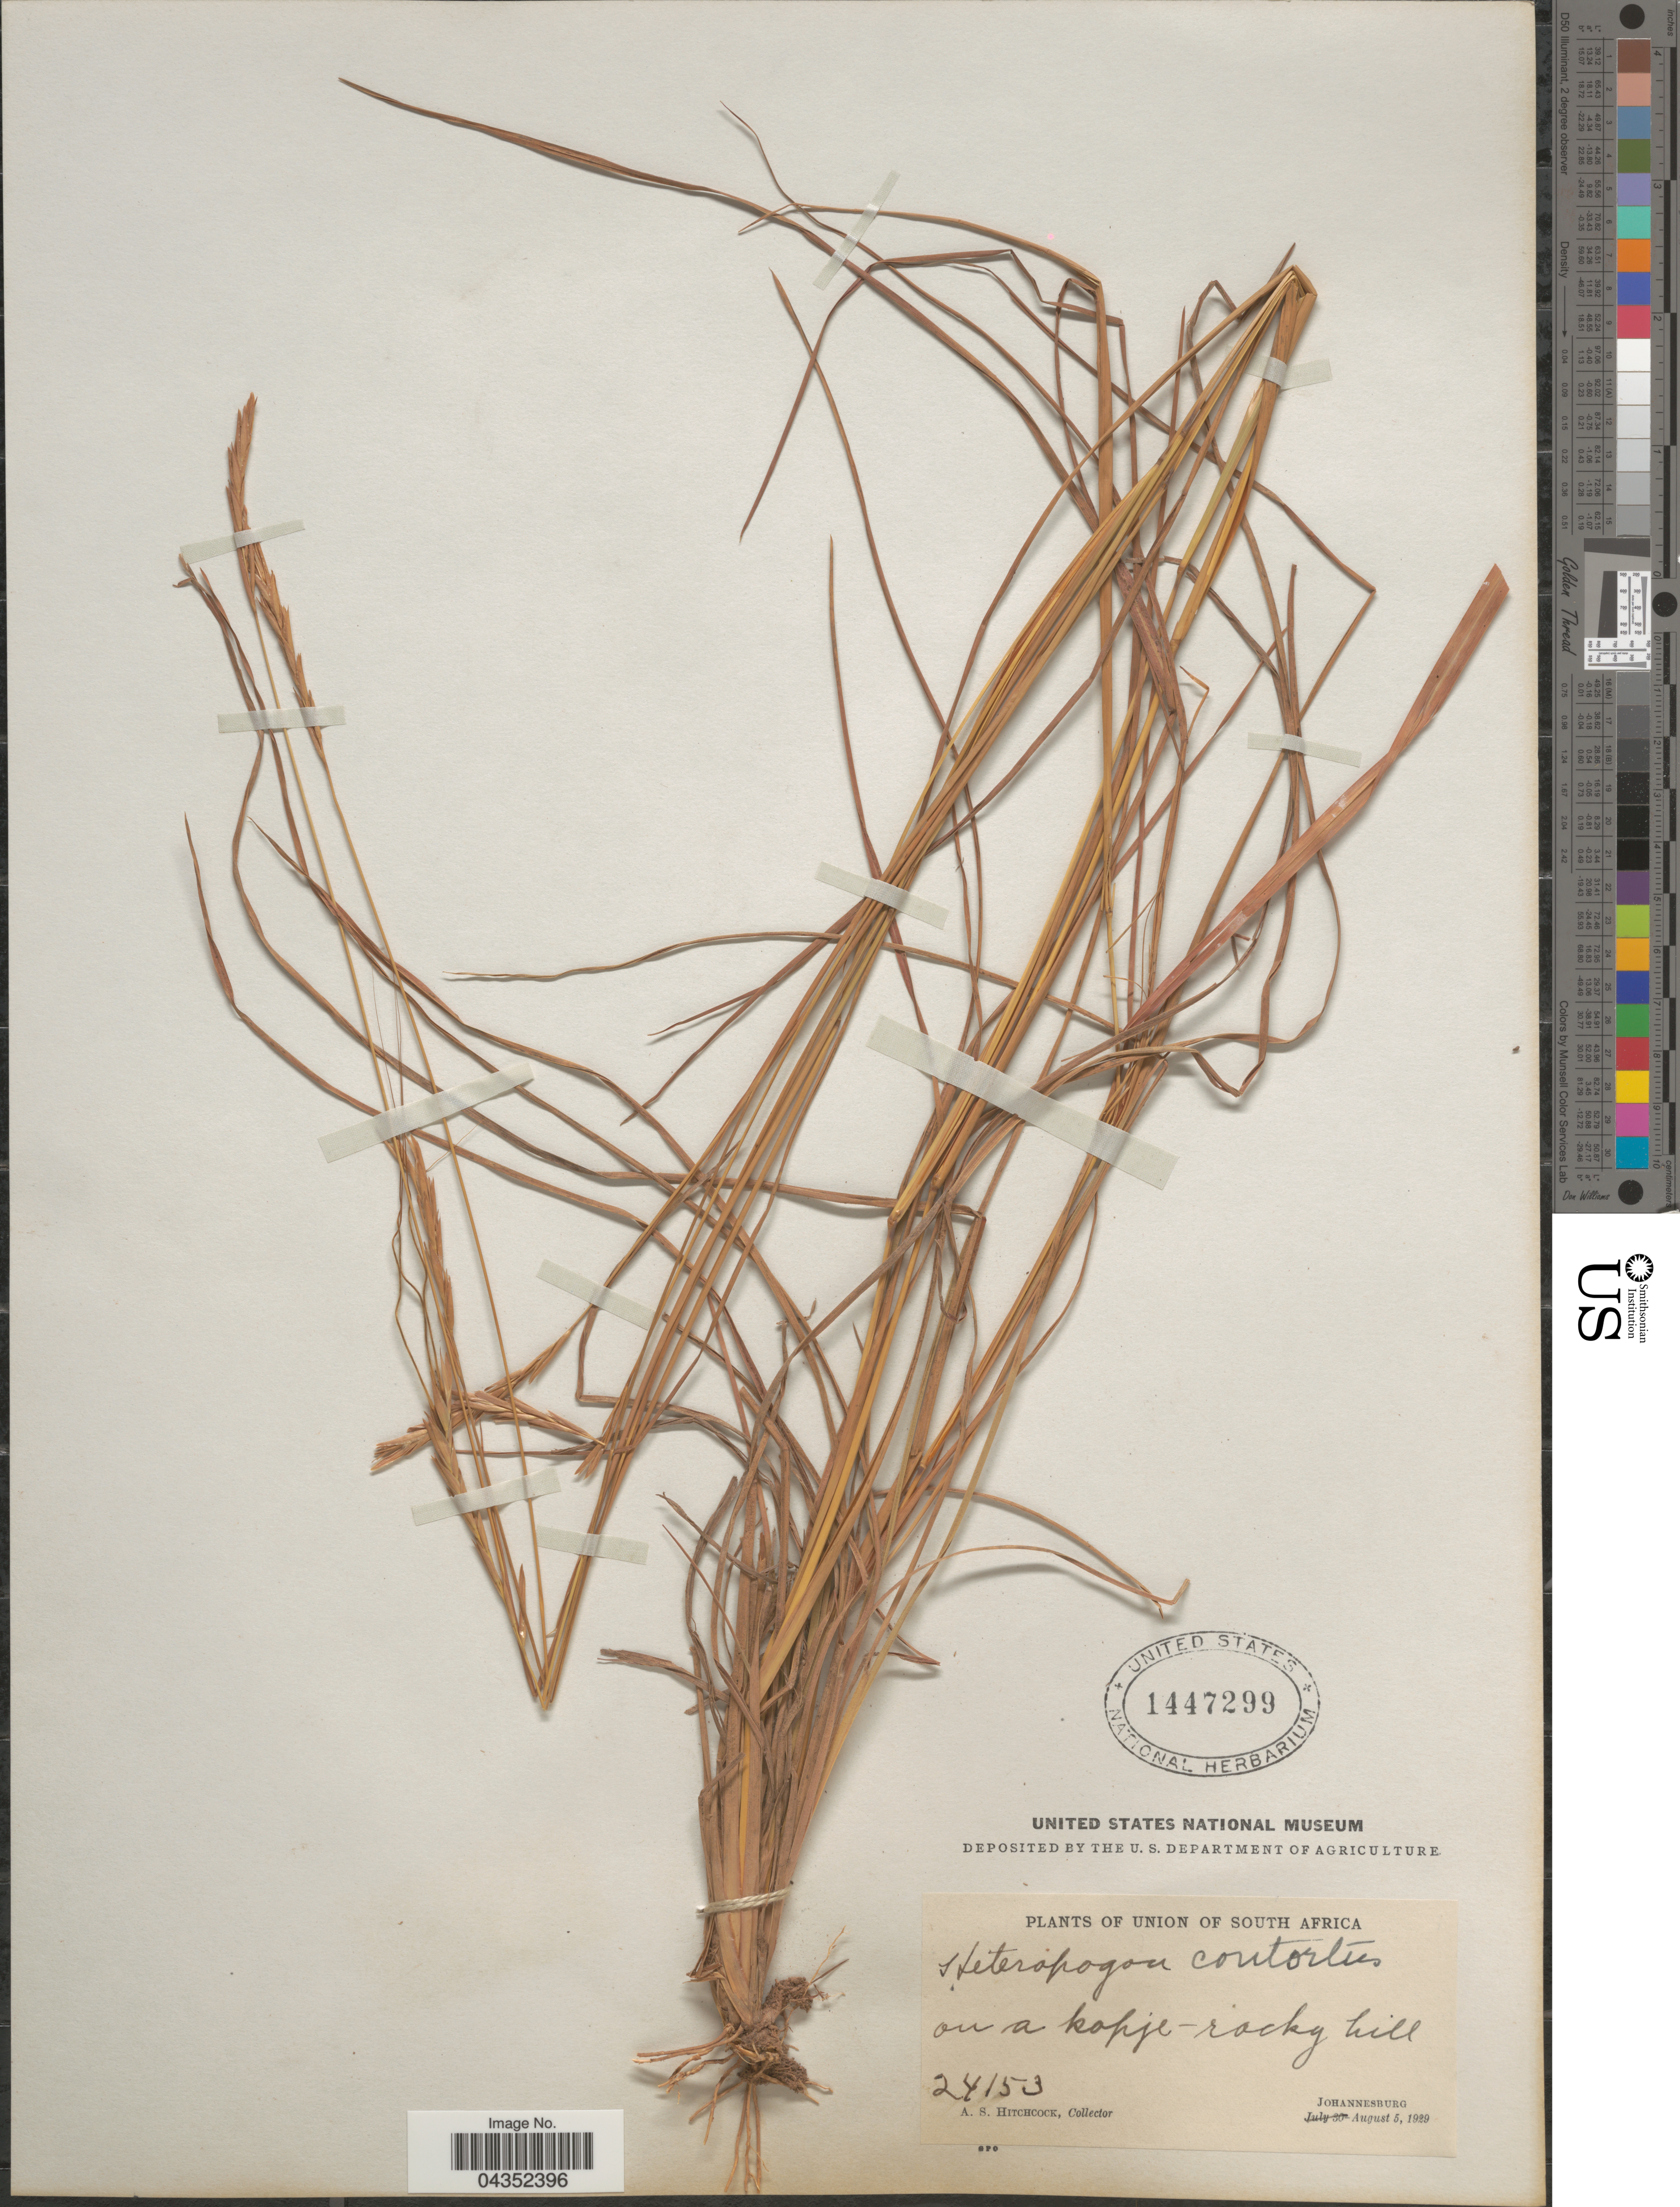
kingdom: Plantae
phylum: Tracheophyta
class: Liliopsida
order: Poales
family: Poaceae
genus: Heteropogon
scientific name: Heteropogon contortus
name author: (L.) P. Beauv. ex Roem. & Schult.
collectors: A. S. Hitchcock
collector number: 24153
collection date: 1929-08-05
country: South Africa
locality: Union of South Africa. On a kopje-rocky hill. Johannesburg.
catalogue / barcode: US 1447299